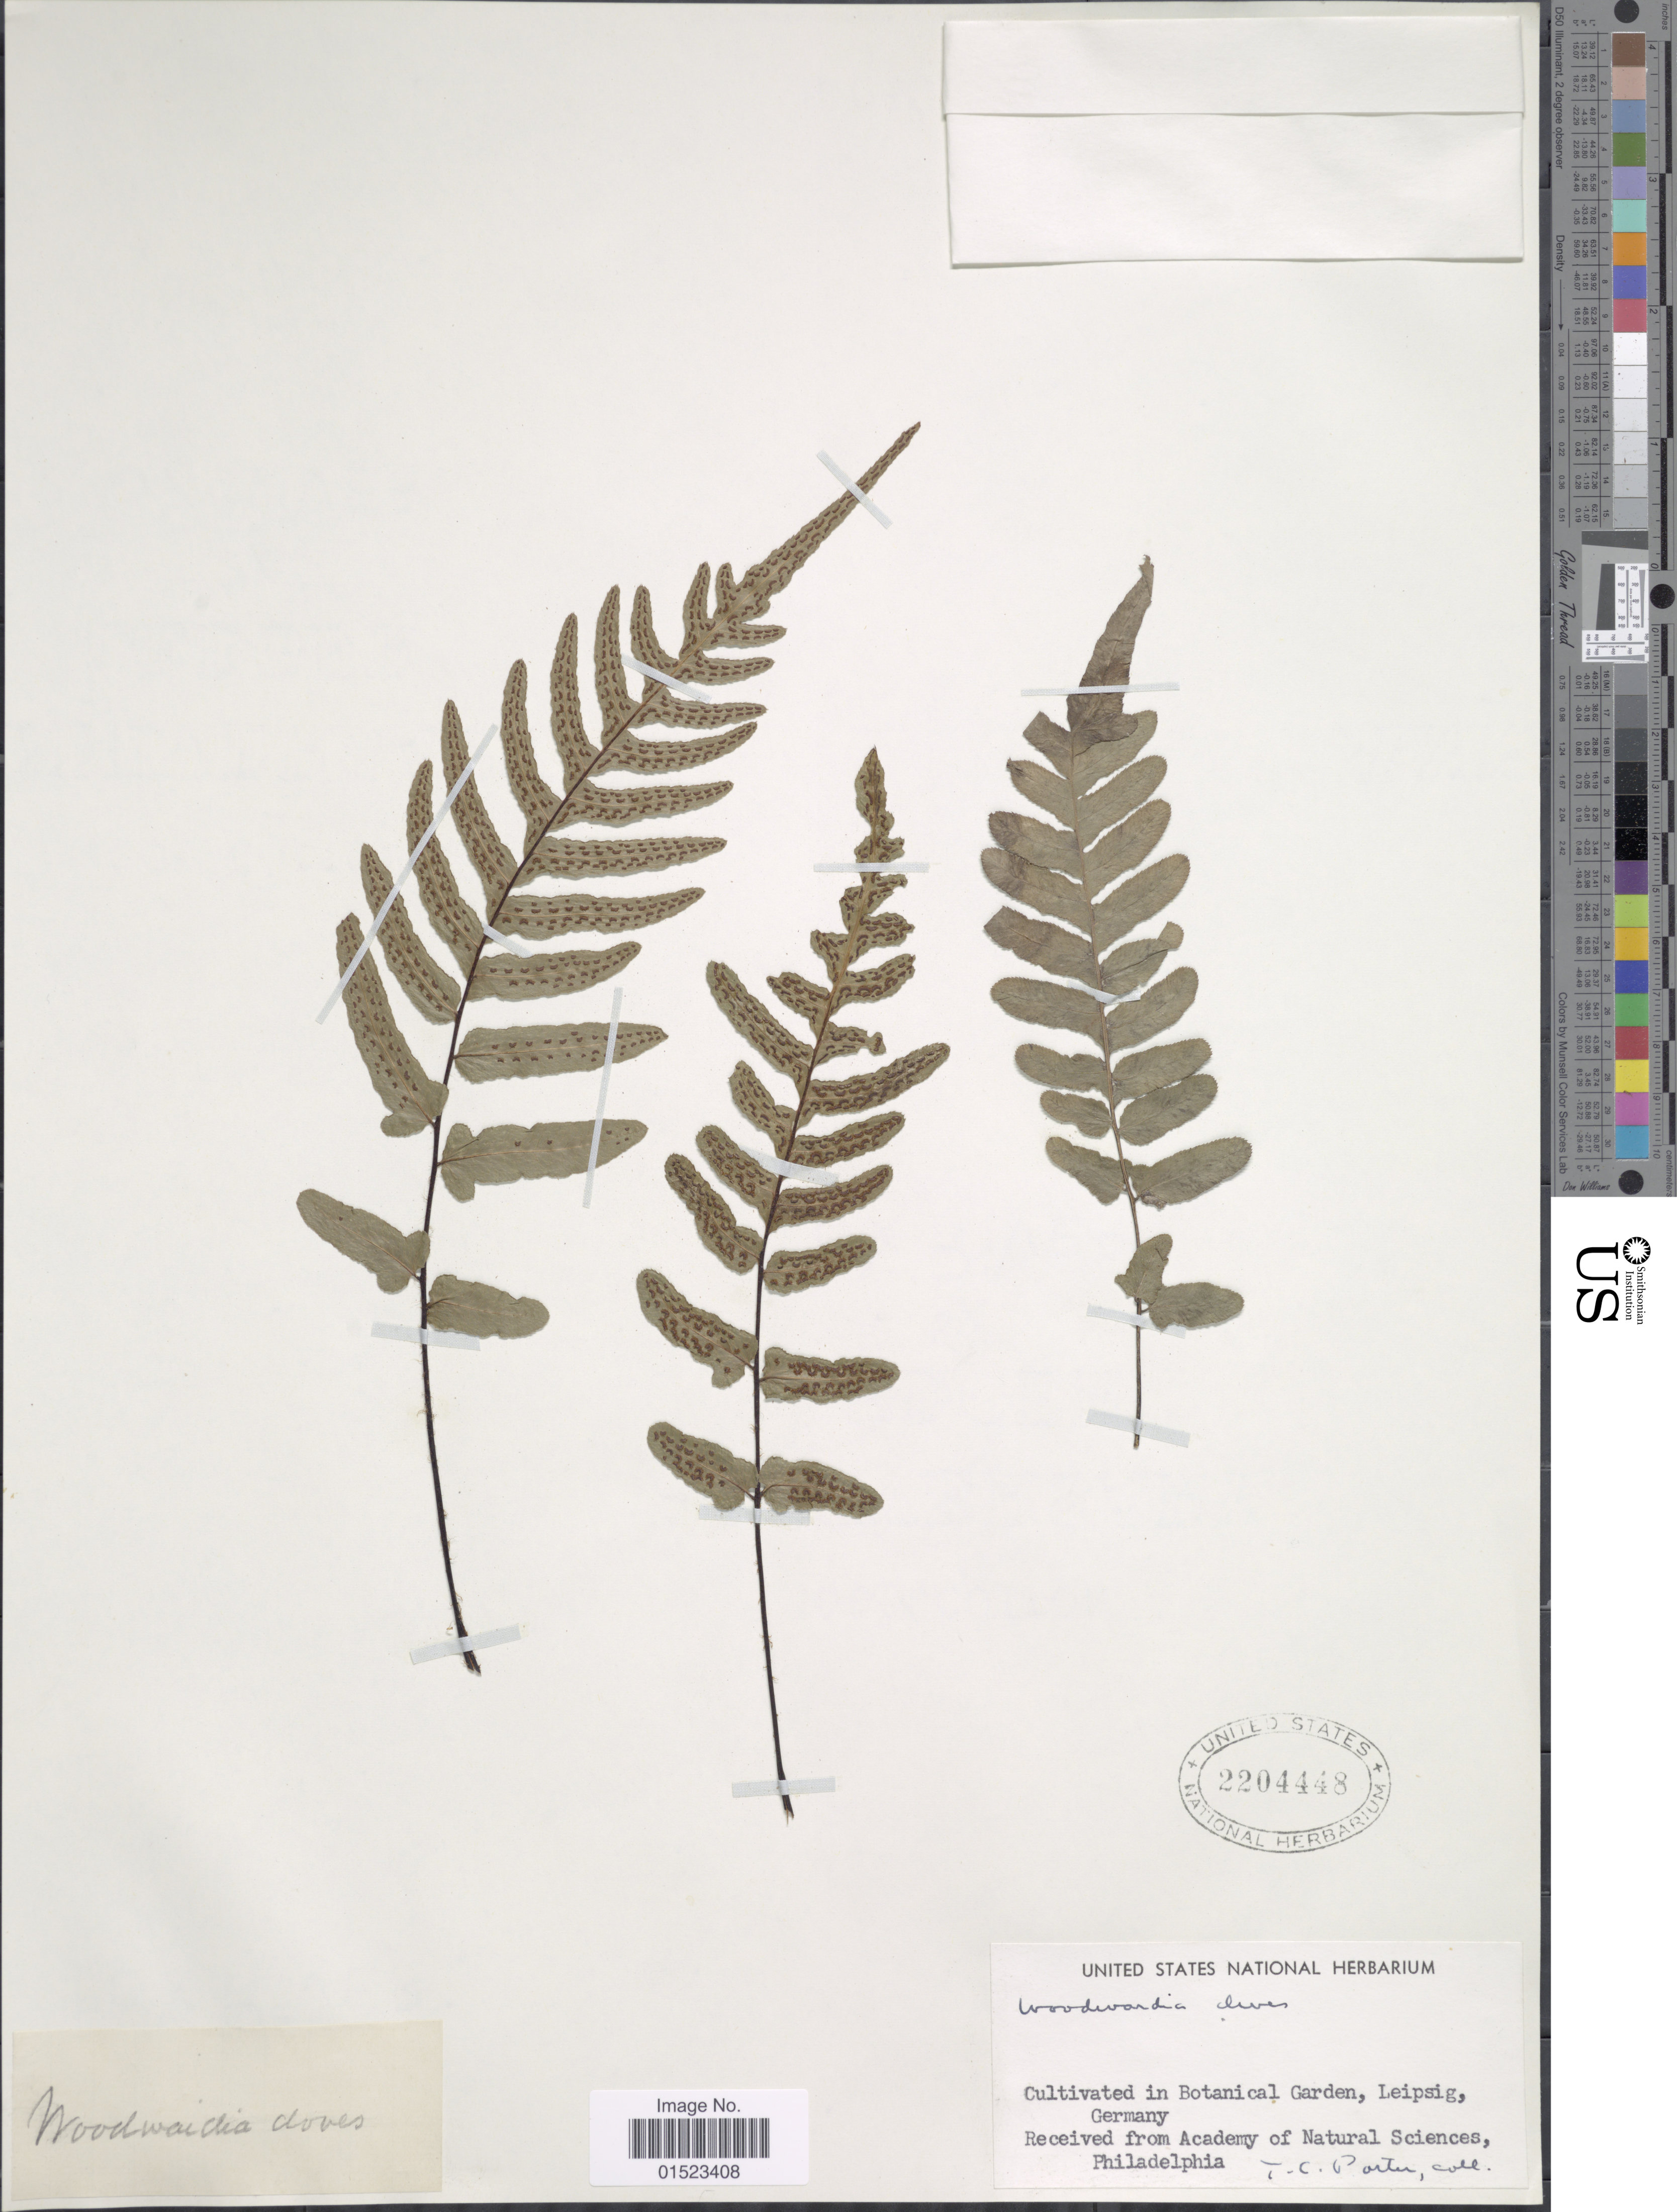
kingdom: Plantae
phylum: Tracheophyta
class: Polypodiopsida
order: Polypodiales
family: Blechnaceae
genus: Blechnum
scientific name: Blechnum dives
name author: (Kunze) Christenh.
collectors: T. C. Porter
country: Germany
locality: Bonatnical Garden, Leipsig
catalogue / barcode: US 220448